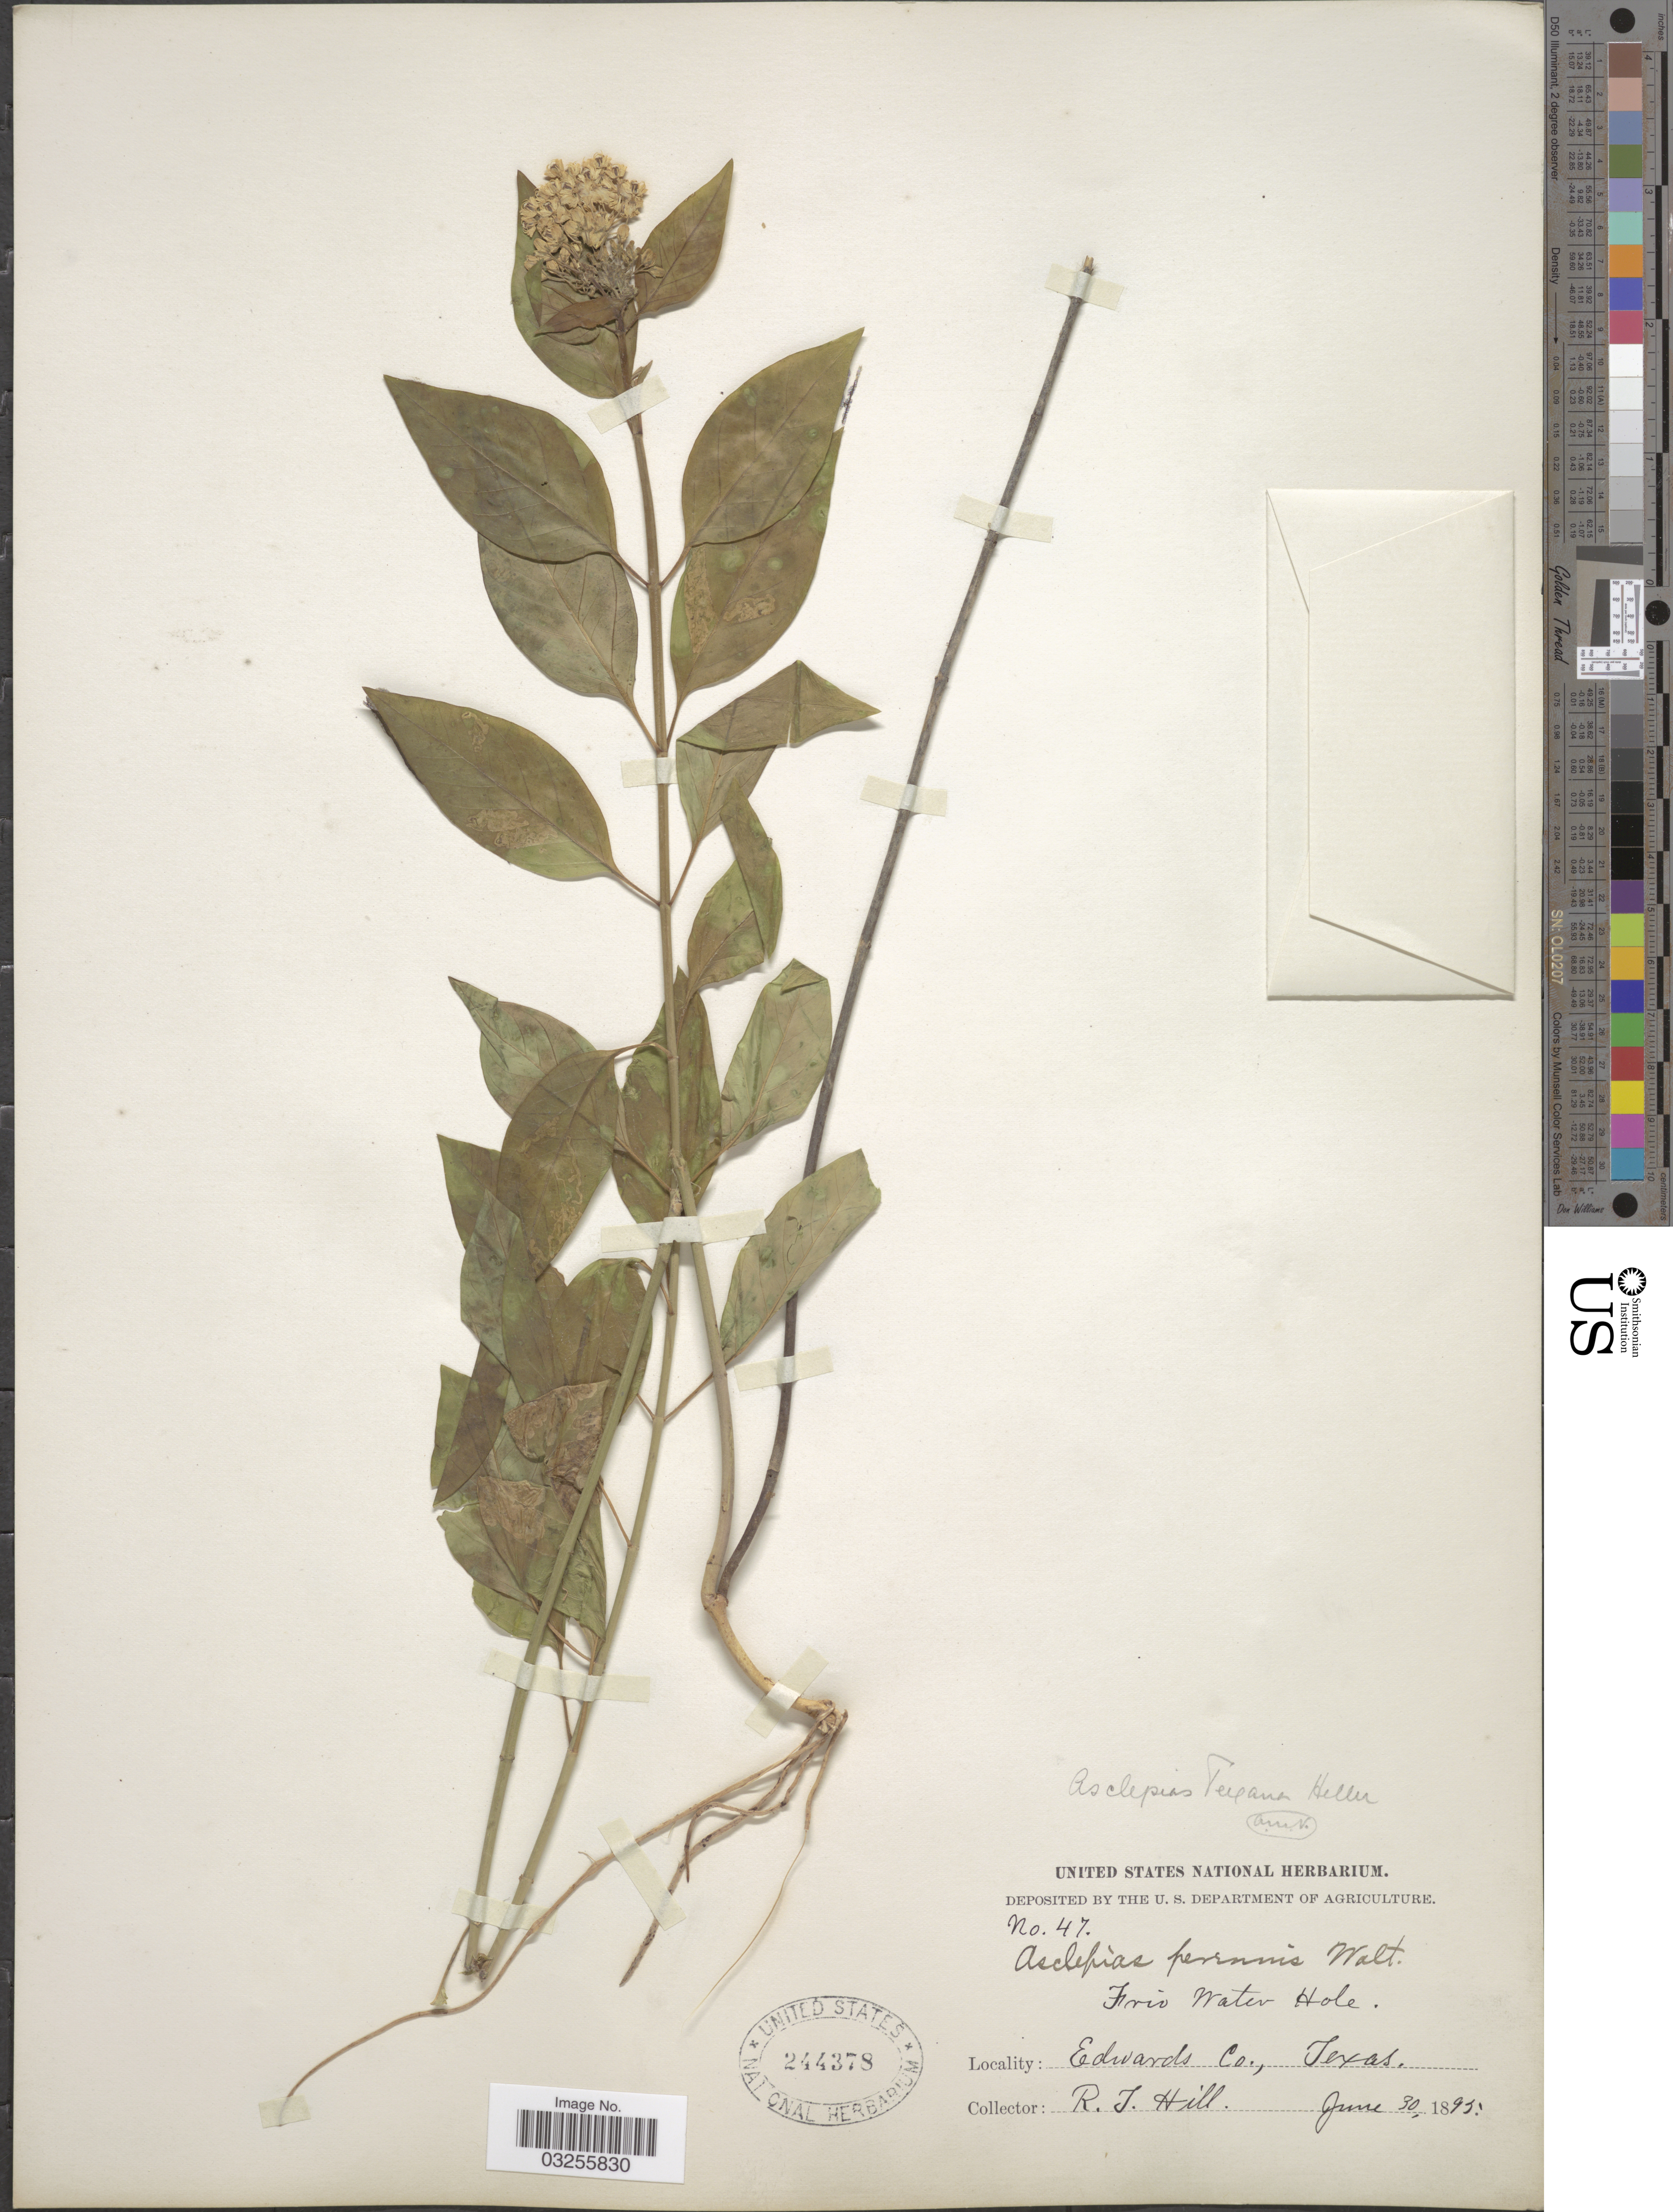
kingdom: Plantae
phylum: Tracheophyta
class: Magnoliopsida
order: Gentianales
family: Apocynaceae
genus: Asclepias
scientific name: Asclepias texana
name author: A. Heller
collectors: R. J. Hill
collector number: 47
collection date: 1895-06-30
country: United States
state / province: Texas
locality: Edwards Co.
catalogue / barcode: US 244378